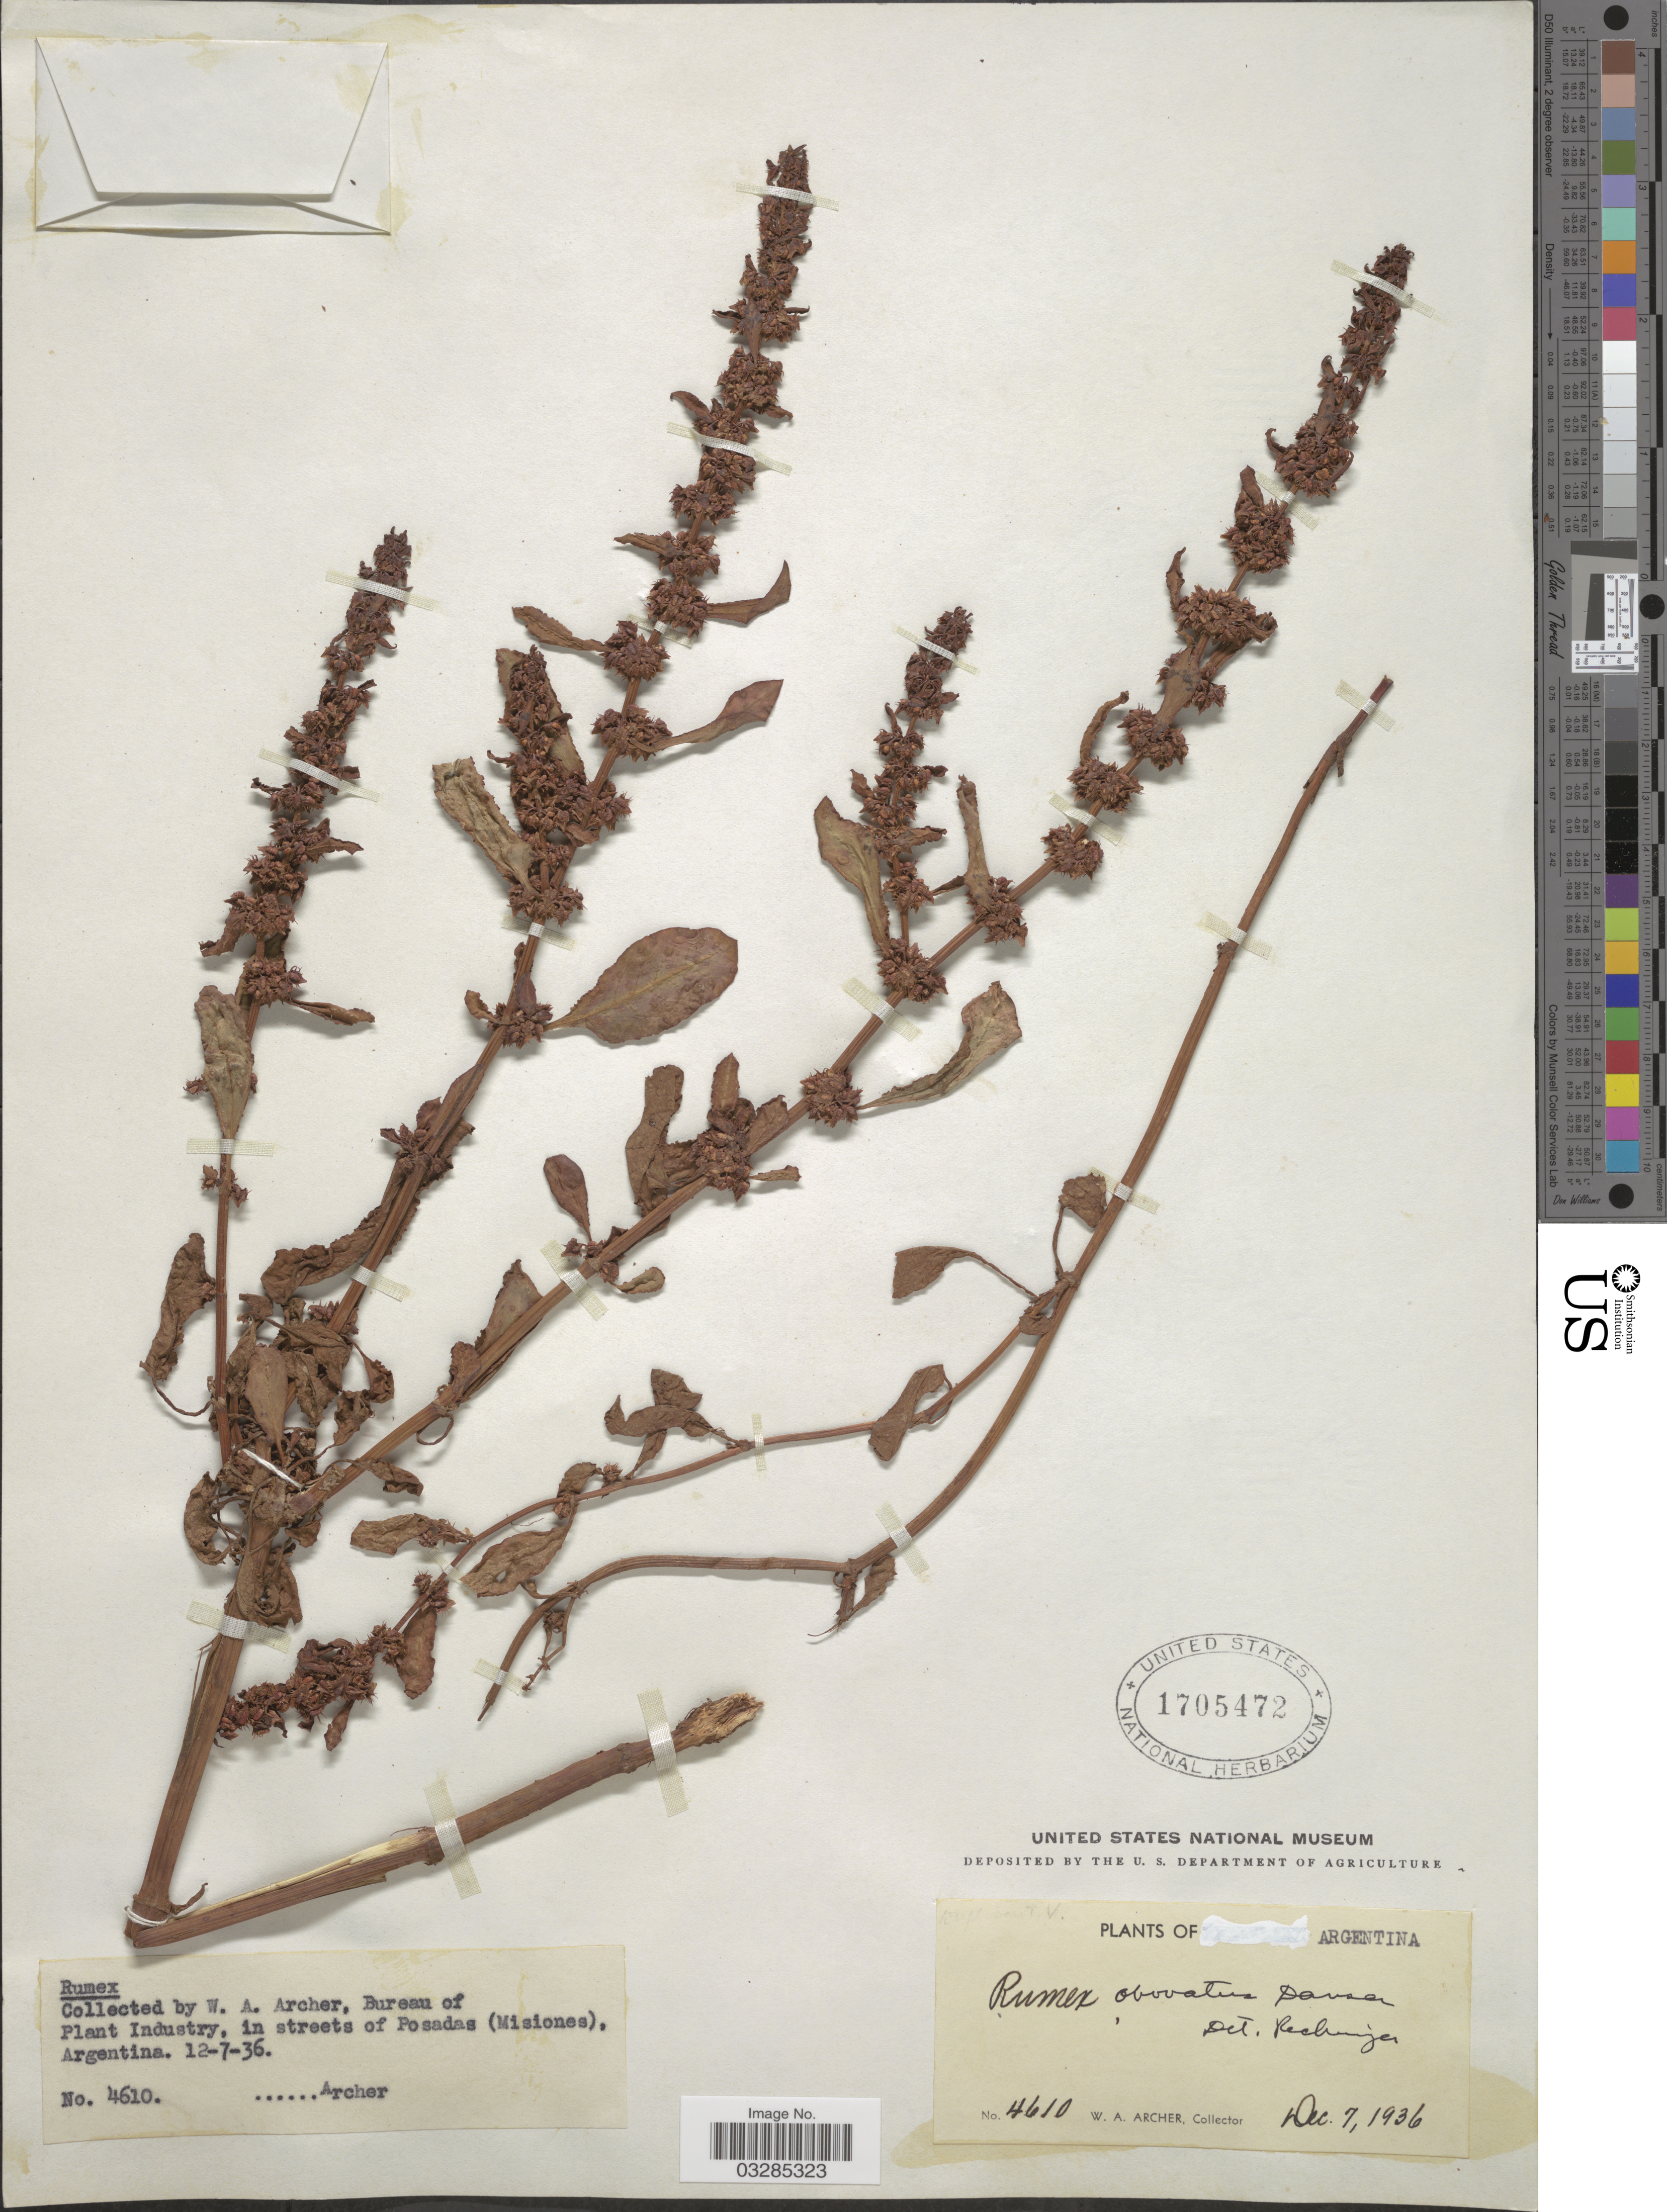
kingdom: Plantae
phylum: Tracheophyta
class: Magnoliopsida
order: Caryophyllales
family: Polygonaceae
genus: Rumex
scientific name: Rumex obovatus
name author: Danser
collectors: W. Archer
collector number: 4610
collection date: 1936-12-07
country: Argentina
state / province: Misiones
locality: In streets of Posadas (Misiones).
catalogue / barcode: US 1705472